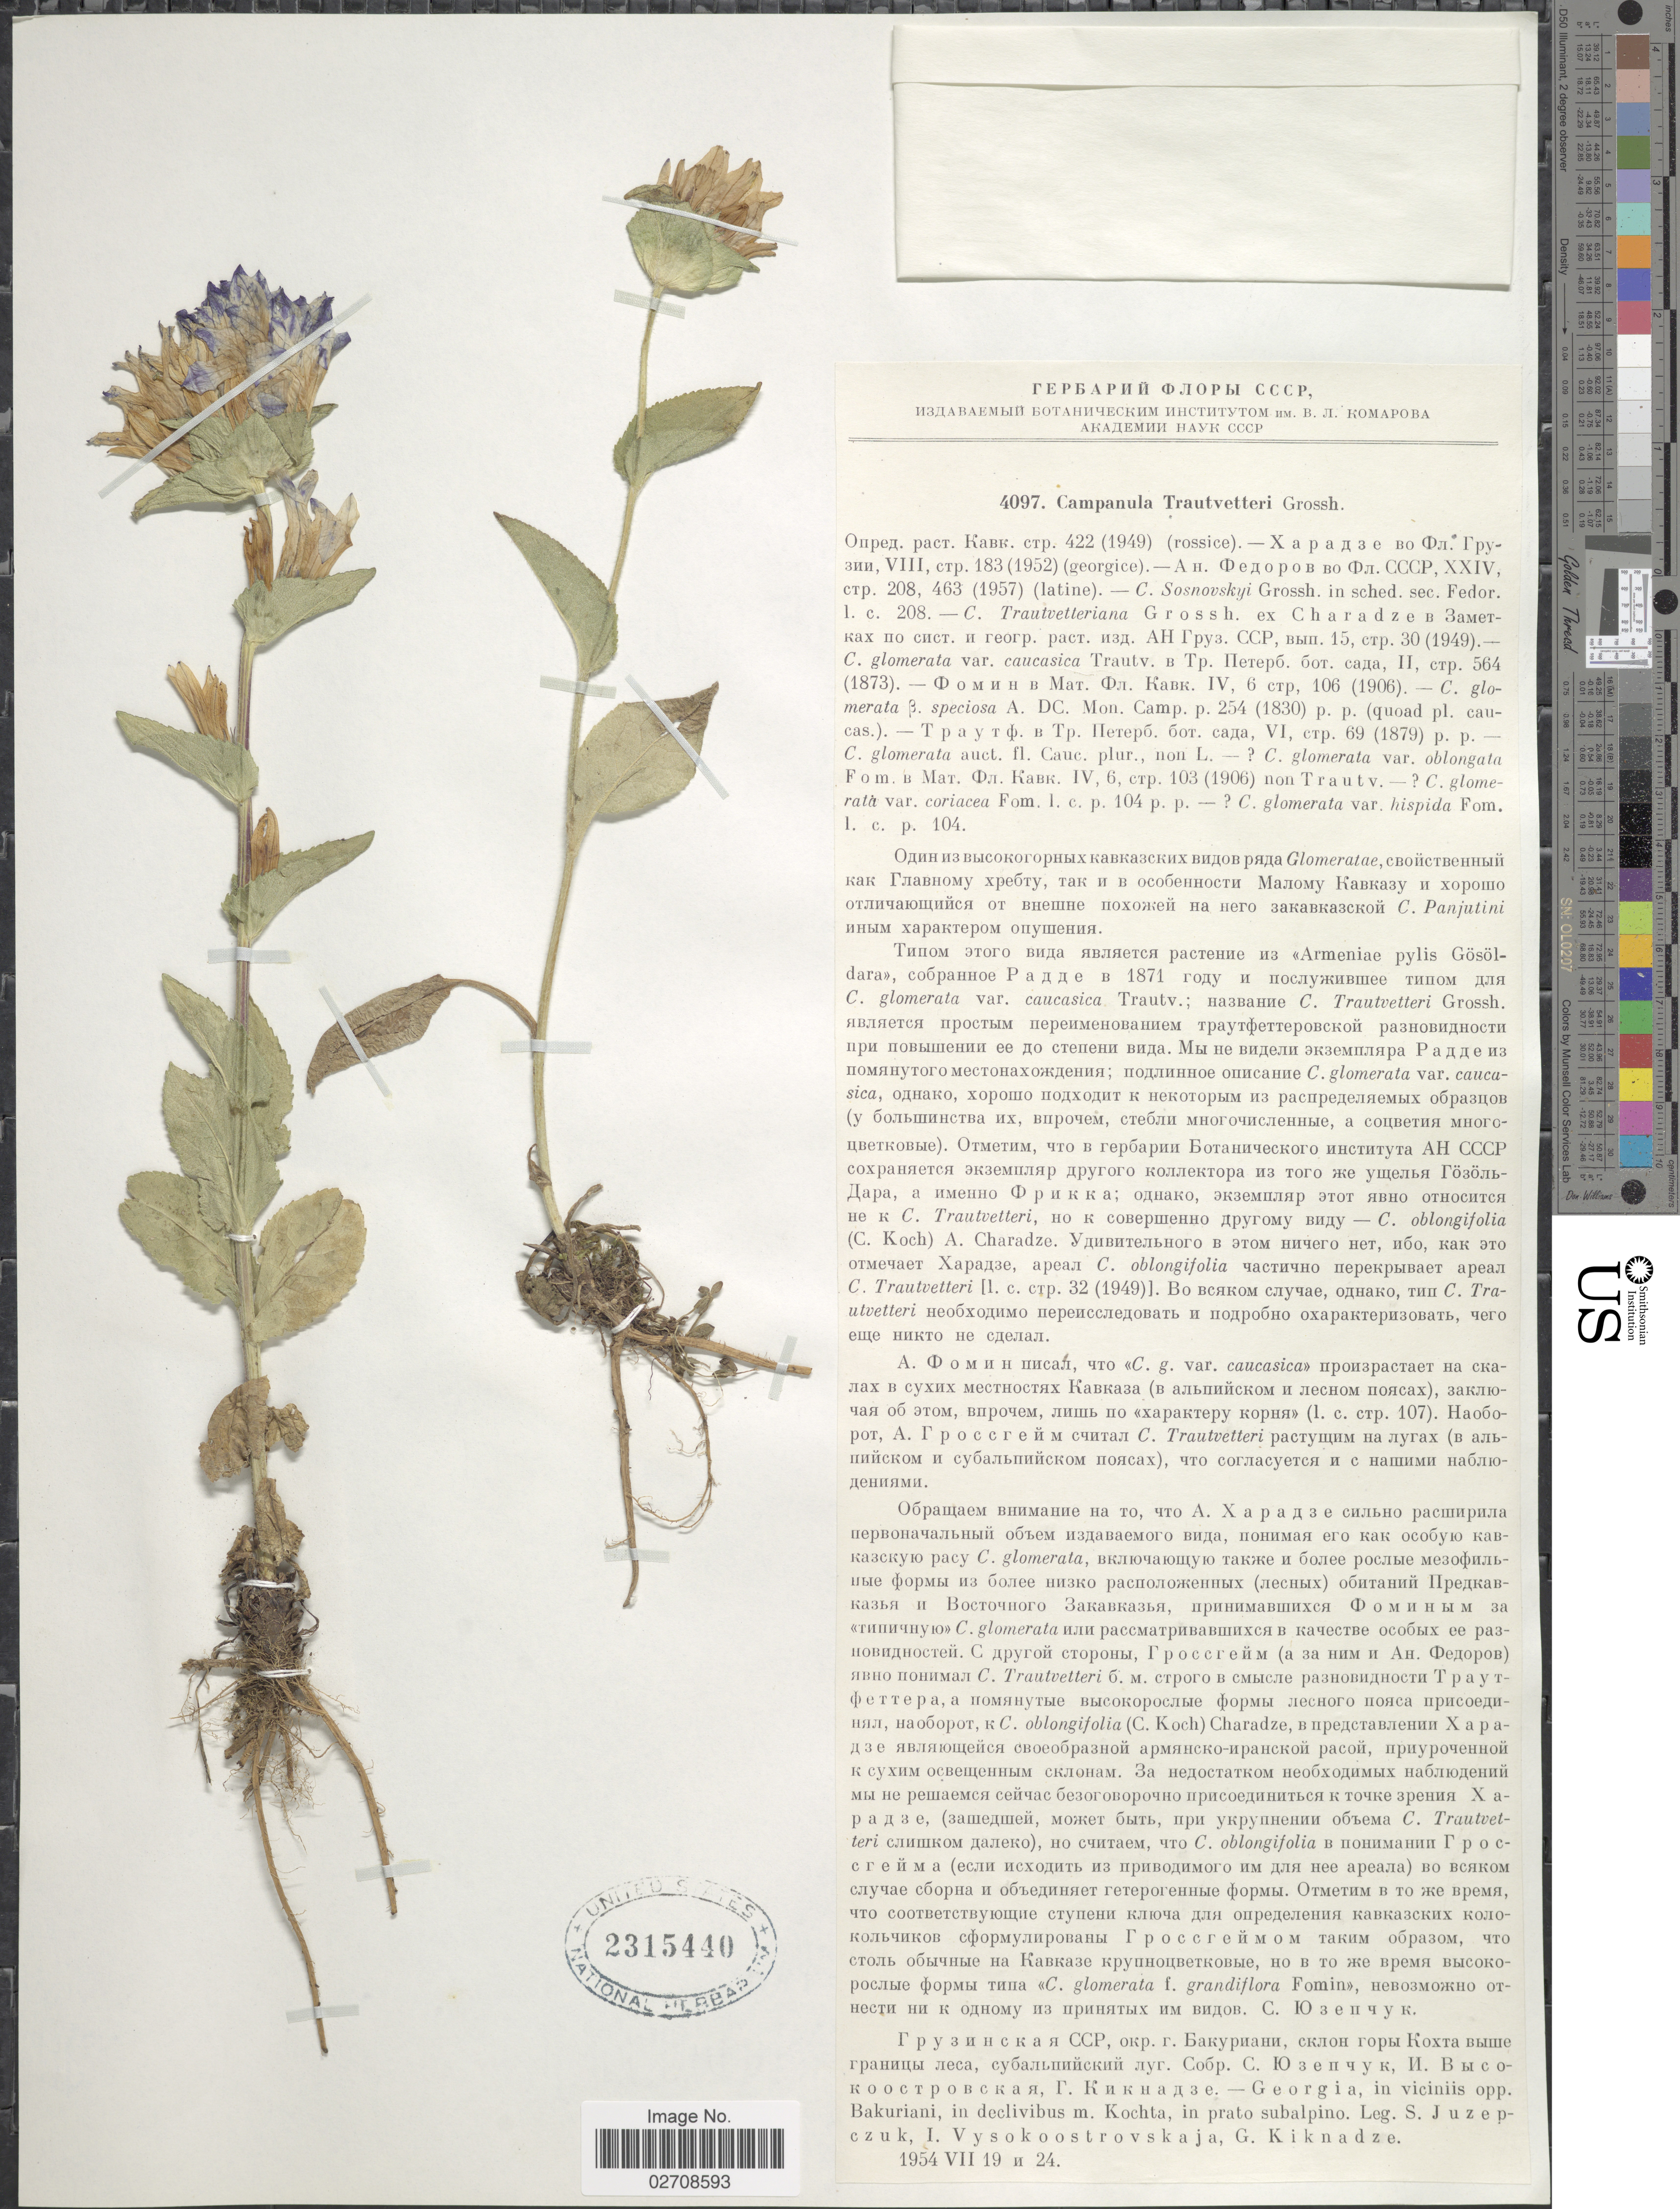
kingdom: Plantae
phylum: Tracheophyta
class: Magnoliopsida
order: Asterales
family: Campanulaceae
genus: Campanula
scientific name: Campanula trautvetteri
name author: Grossh. ex Fed.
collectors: S. V. Juzepczuk, I. Vysokoostrovskaja & G. Kiknadze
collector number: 4097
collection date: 1954-07-19/1954-07-24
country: Georgia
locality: Georgia, in viciniis opp. Bakuriani, in declivibus m. Kochta, in prato subalpino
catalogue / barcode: US 2315440